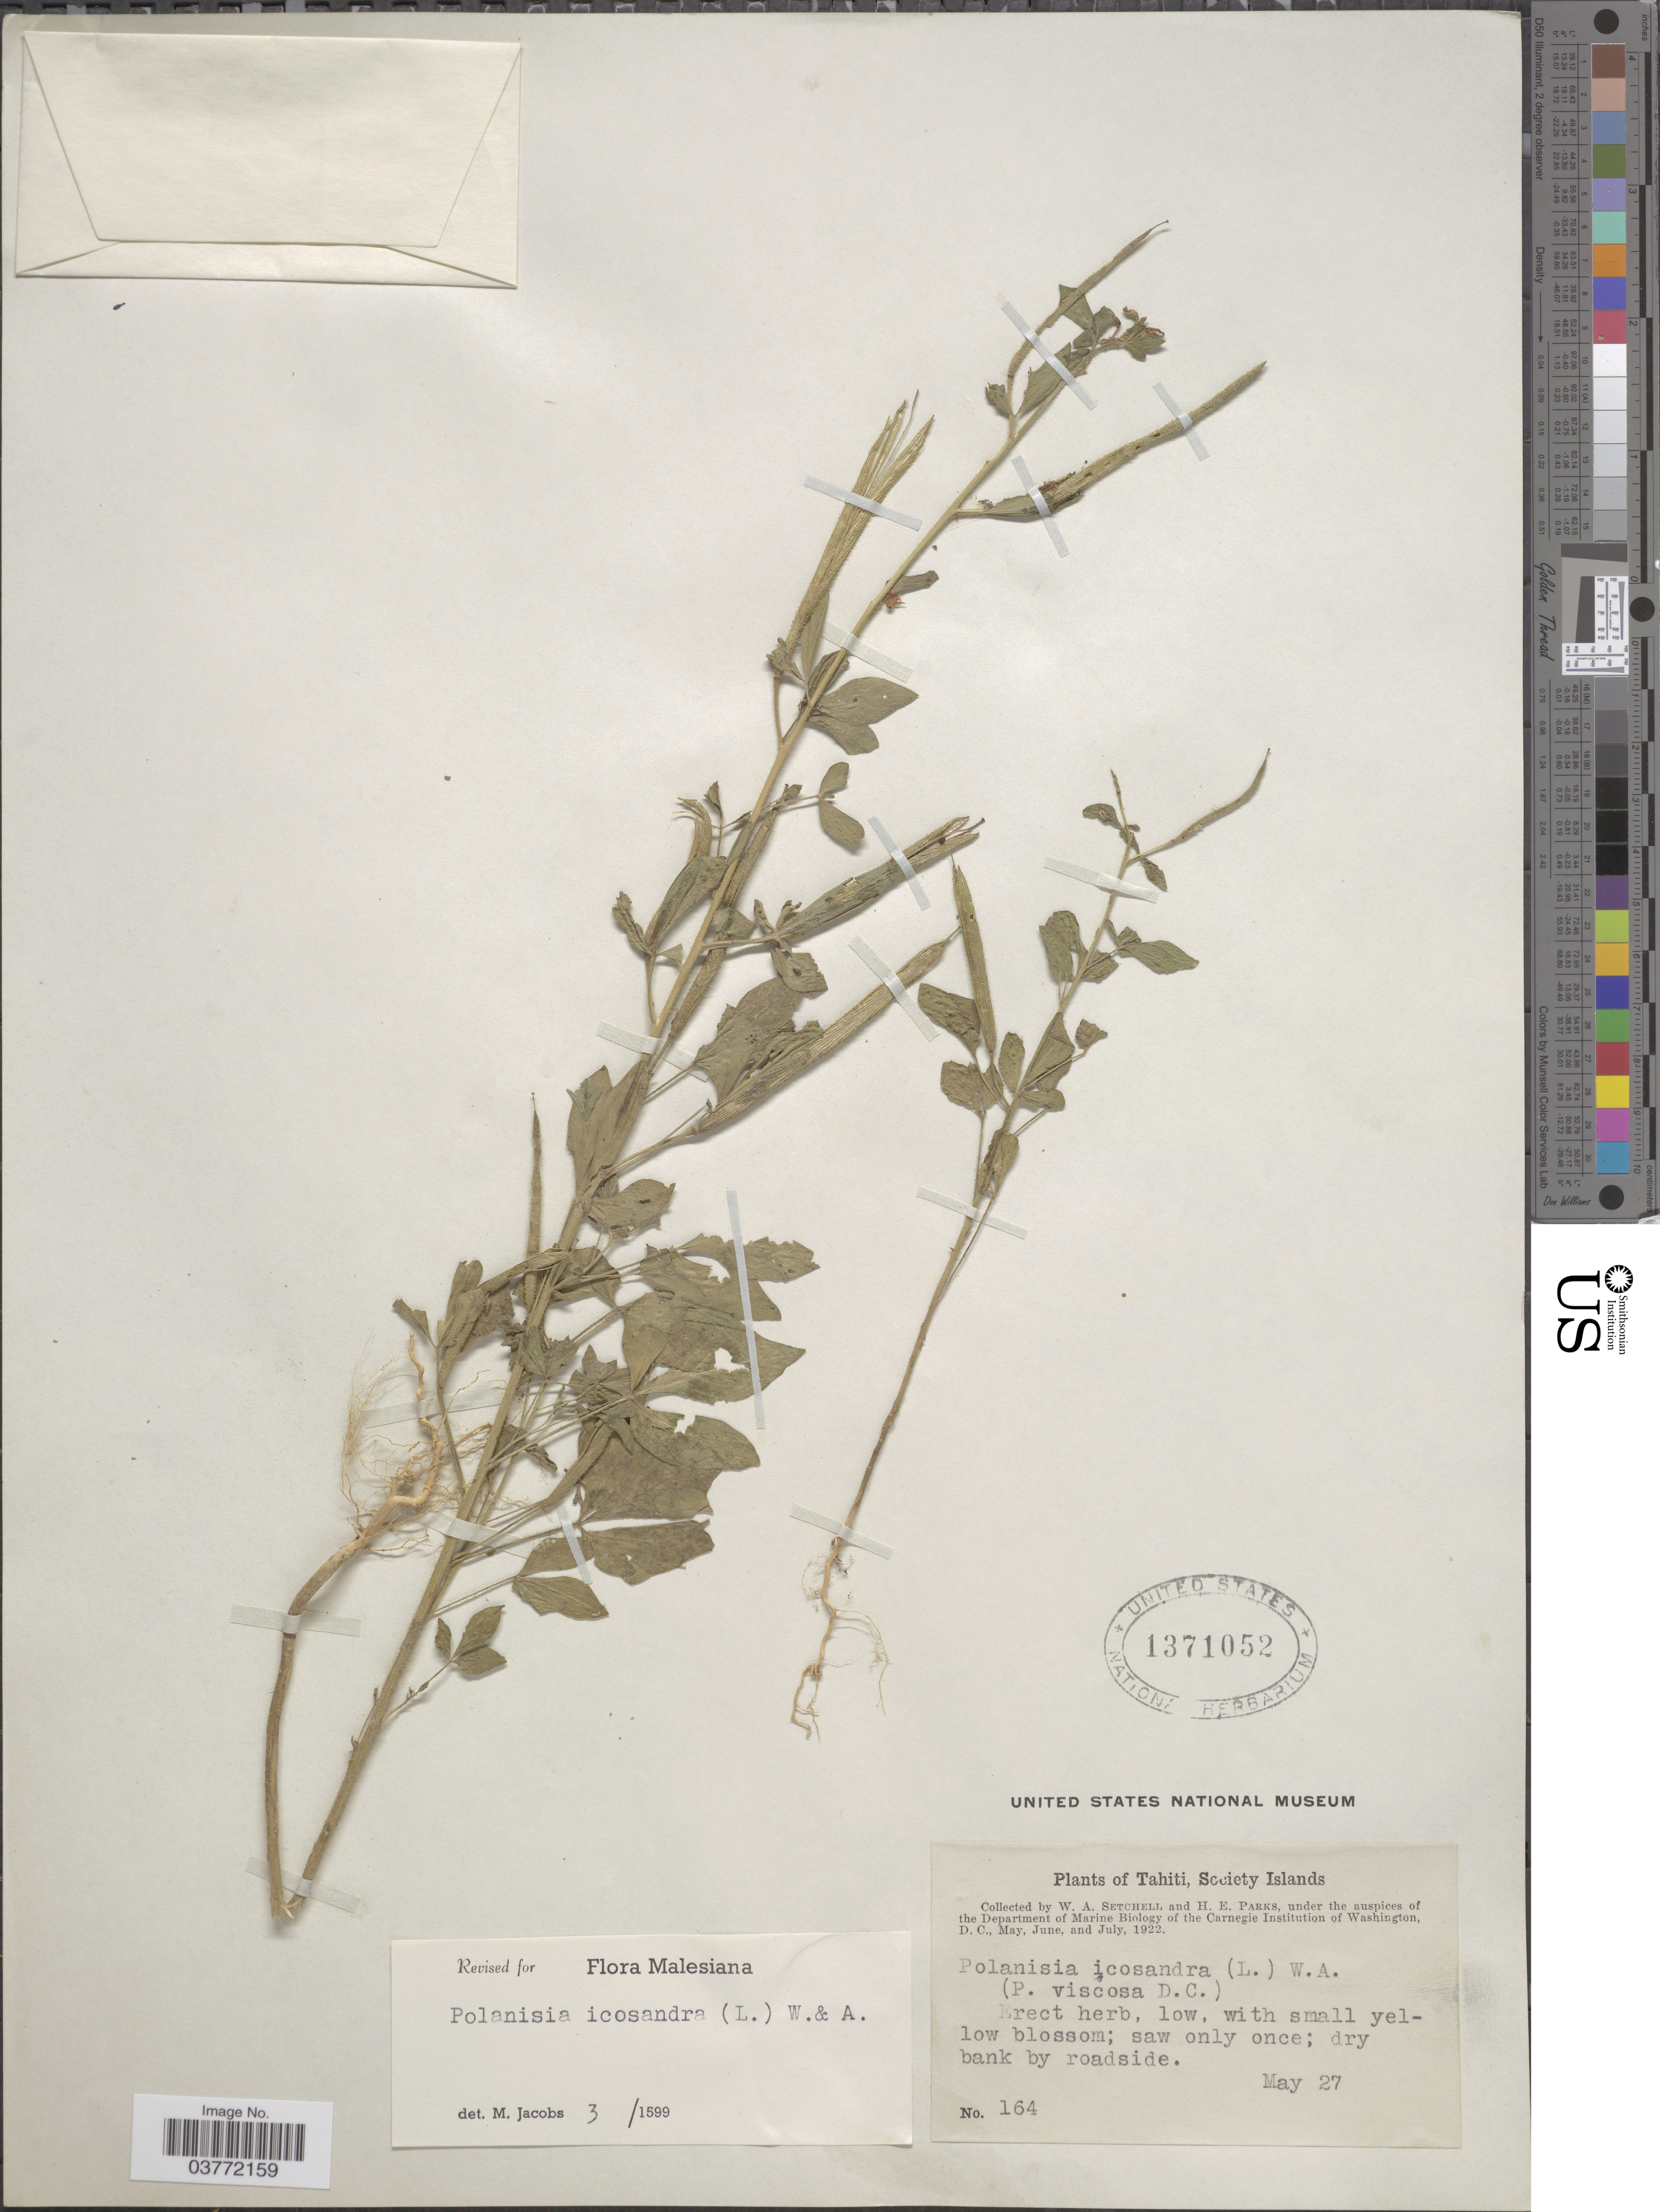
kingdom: Plantae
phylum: Tracheophyta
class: Magnoliopsida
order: Brassicales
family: Cleomaceae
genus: Arivela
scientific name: Arivela viscosa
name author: (L.) Raf.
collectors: W. Setchell & H. E. Parks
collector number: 164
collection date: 1922-05-27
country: French Polynesia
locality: Tahiti, Society Islands.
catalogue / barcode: US 1371052